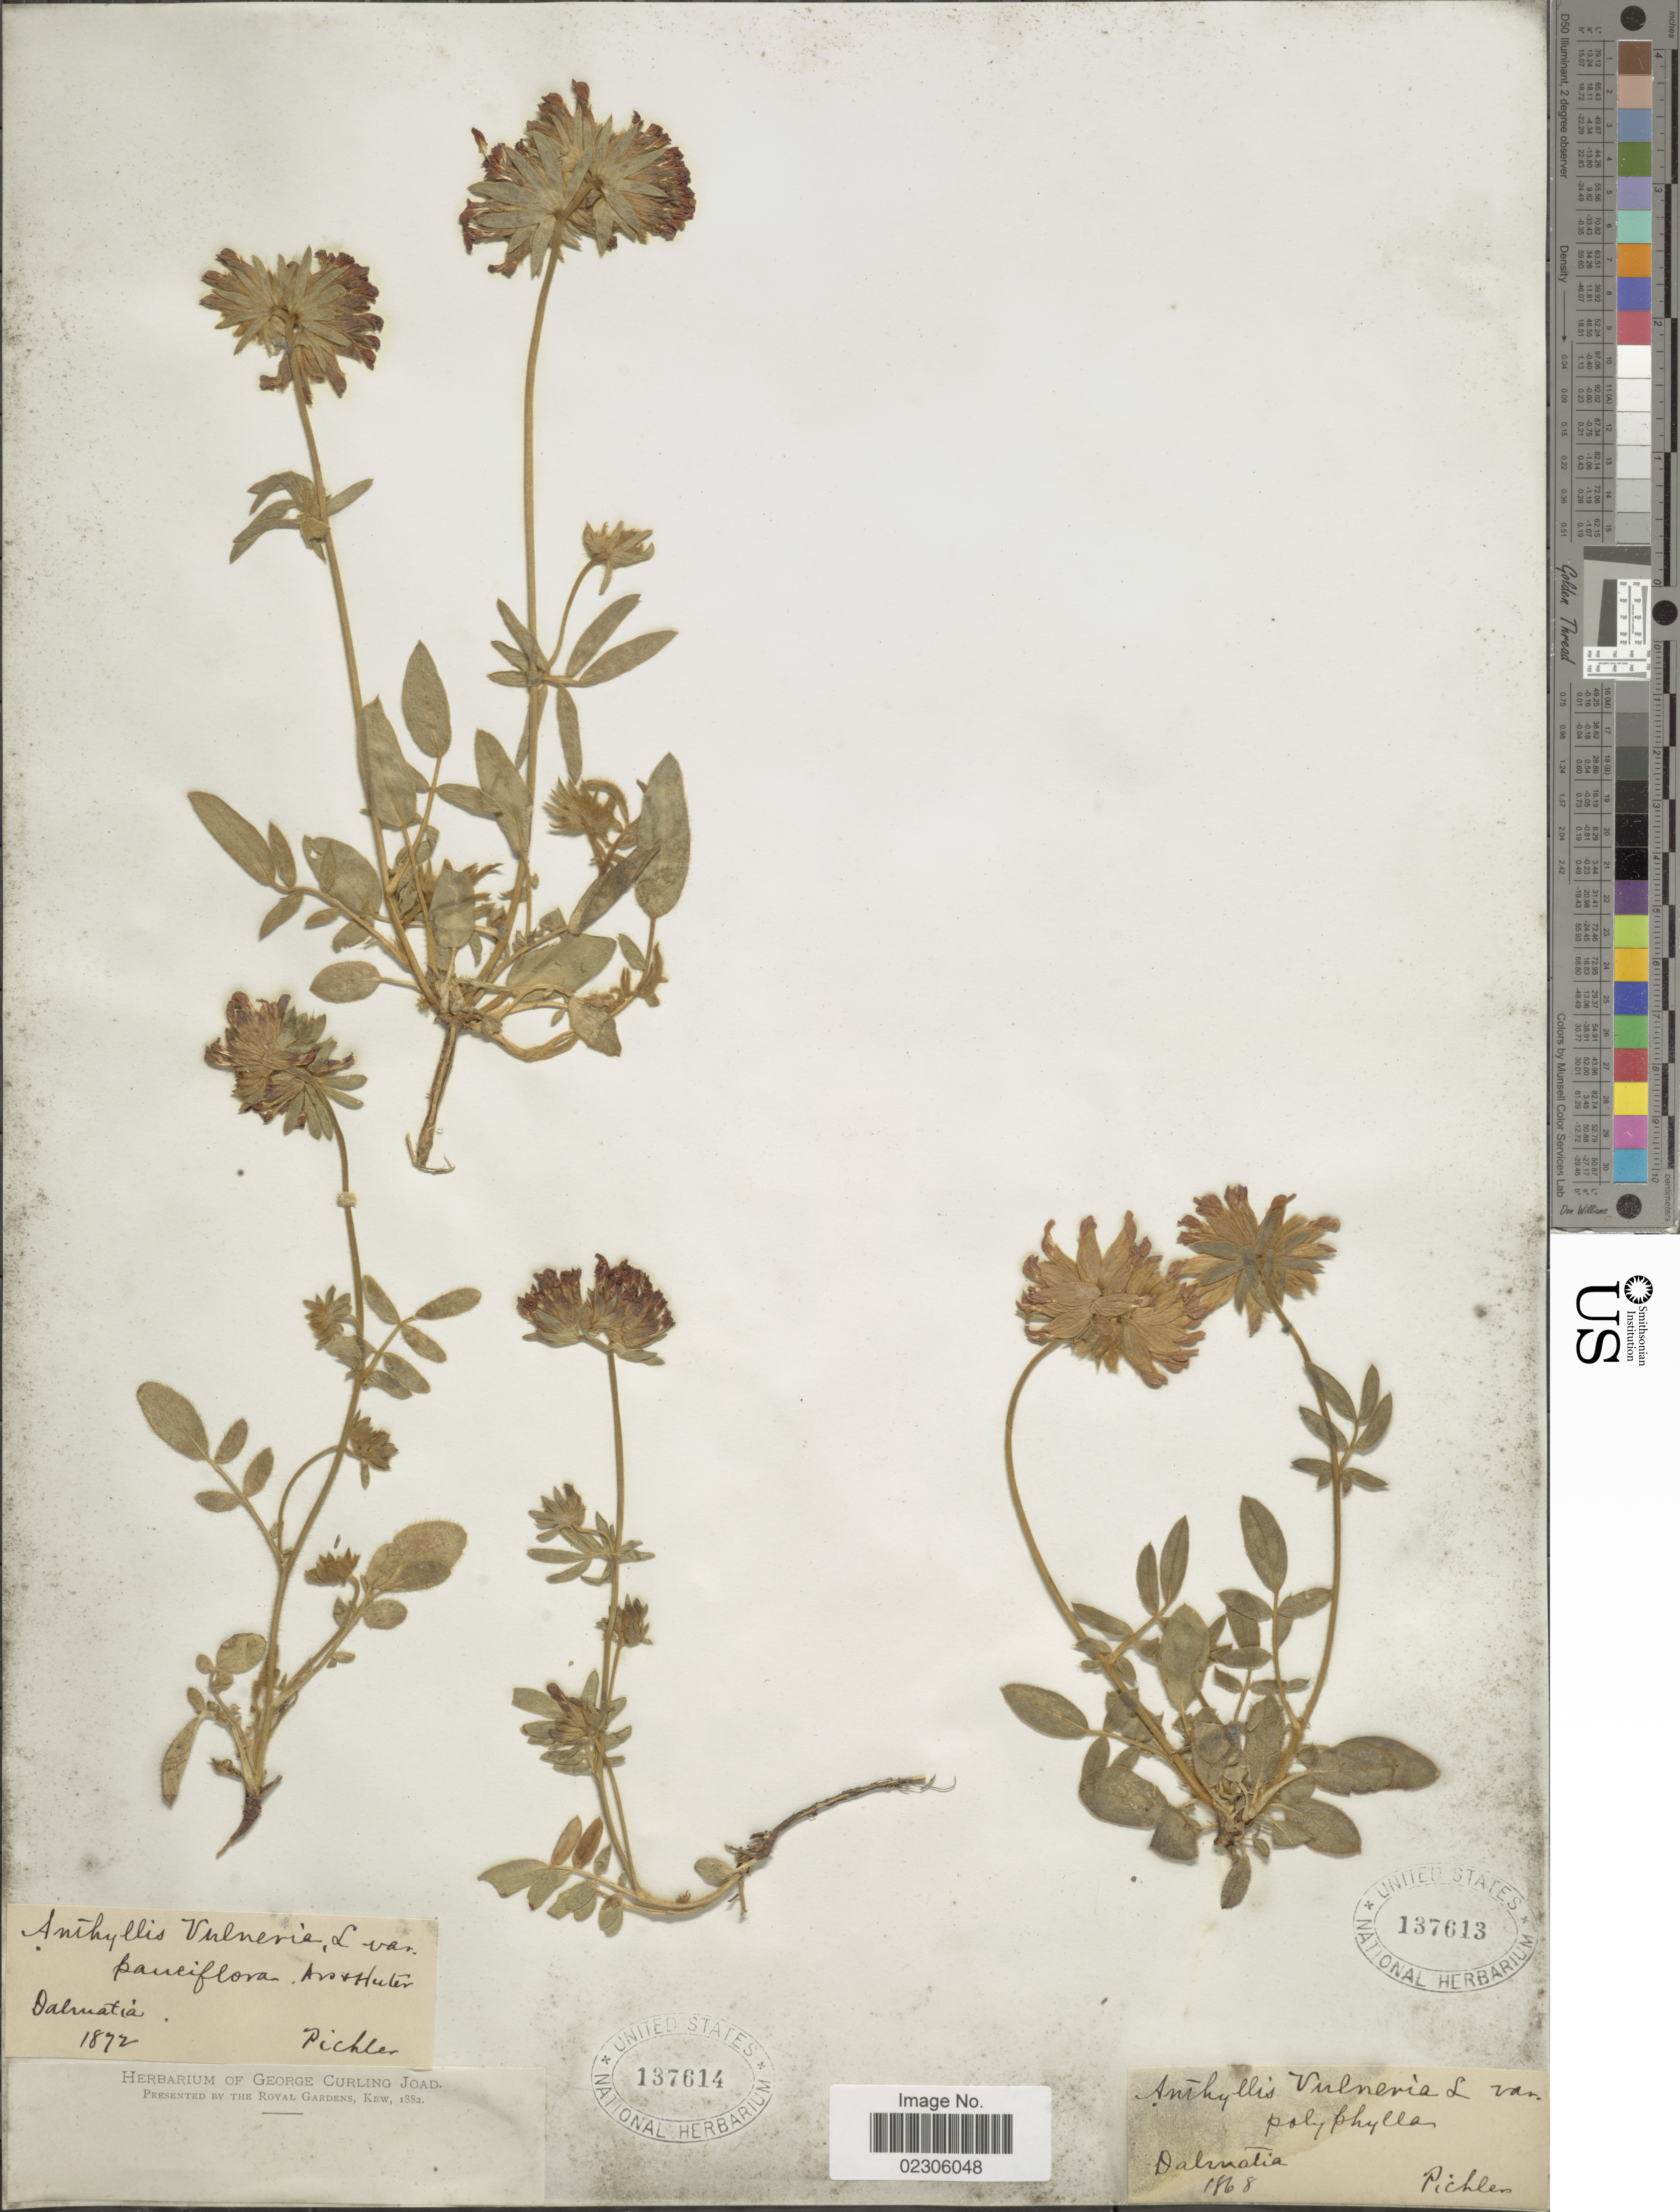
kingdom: Plantae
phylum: Tracheophyta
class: Magnoliopsida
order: Fabales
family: Fabaceae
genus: Anthyllis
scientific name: Anthyllis vulneraria subsp. polyphylla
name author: (DC.) Nyman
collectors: Pichler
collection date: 1872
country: Croatia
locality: Dalmatia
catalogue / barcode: US 137614